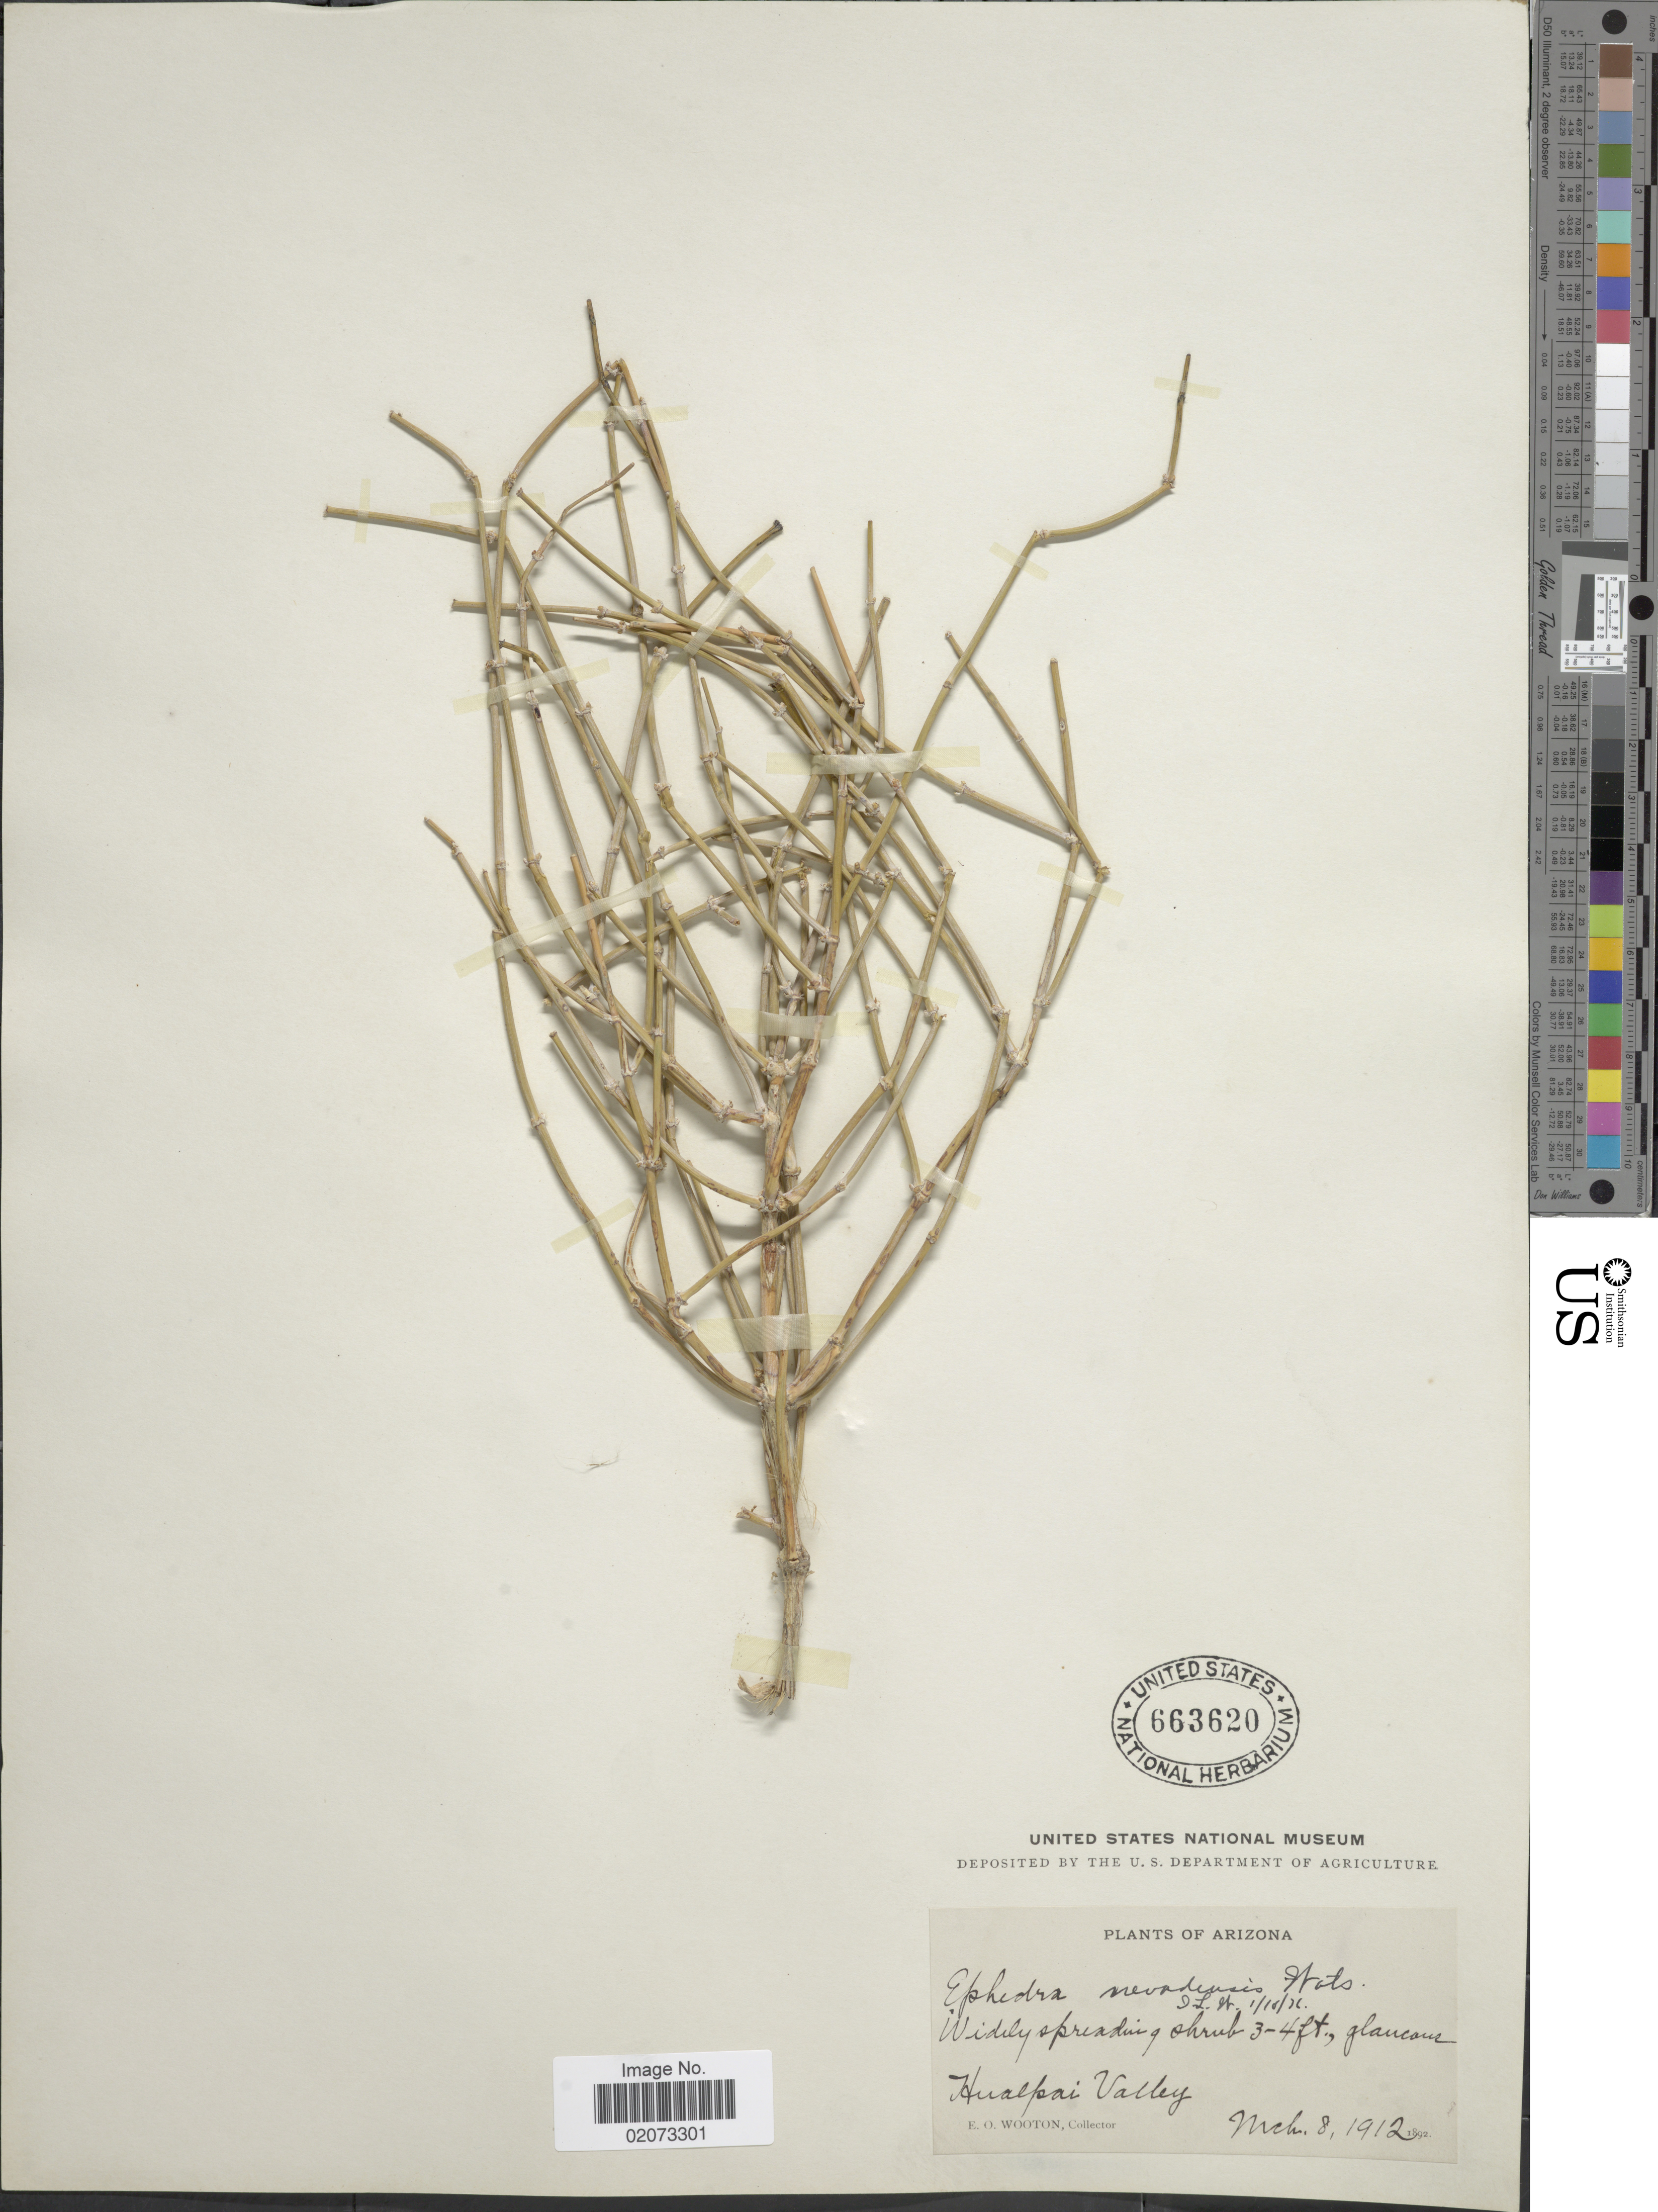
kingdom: Plantae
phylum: Tracheophyta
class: Gnetopsida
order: Ephedrales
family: Ephedraceae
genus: Ephedra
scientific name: Ephedra nevadensis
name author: S. Watson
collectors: E. O. Wooton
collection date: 1912-03-08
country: United States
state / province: Arizona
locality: Arizona. Hualpai Valley.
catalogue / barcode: US 663620